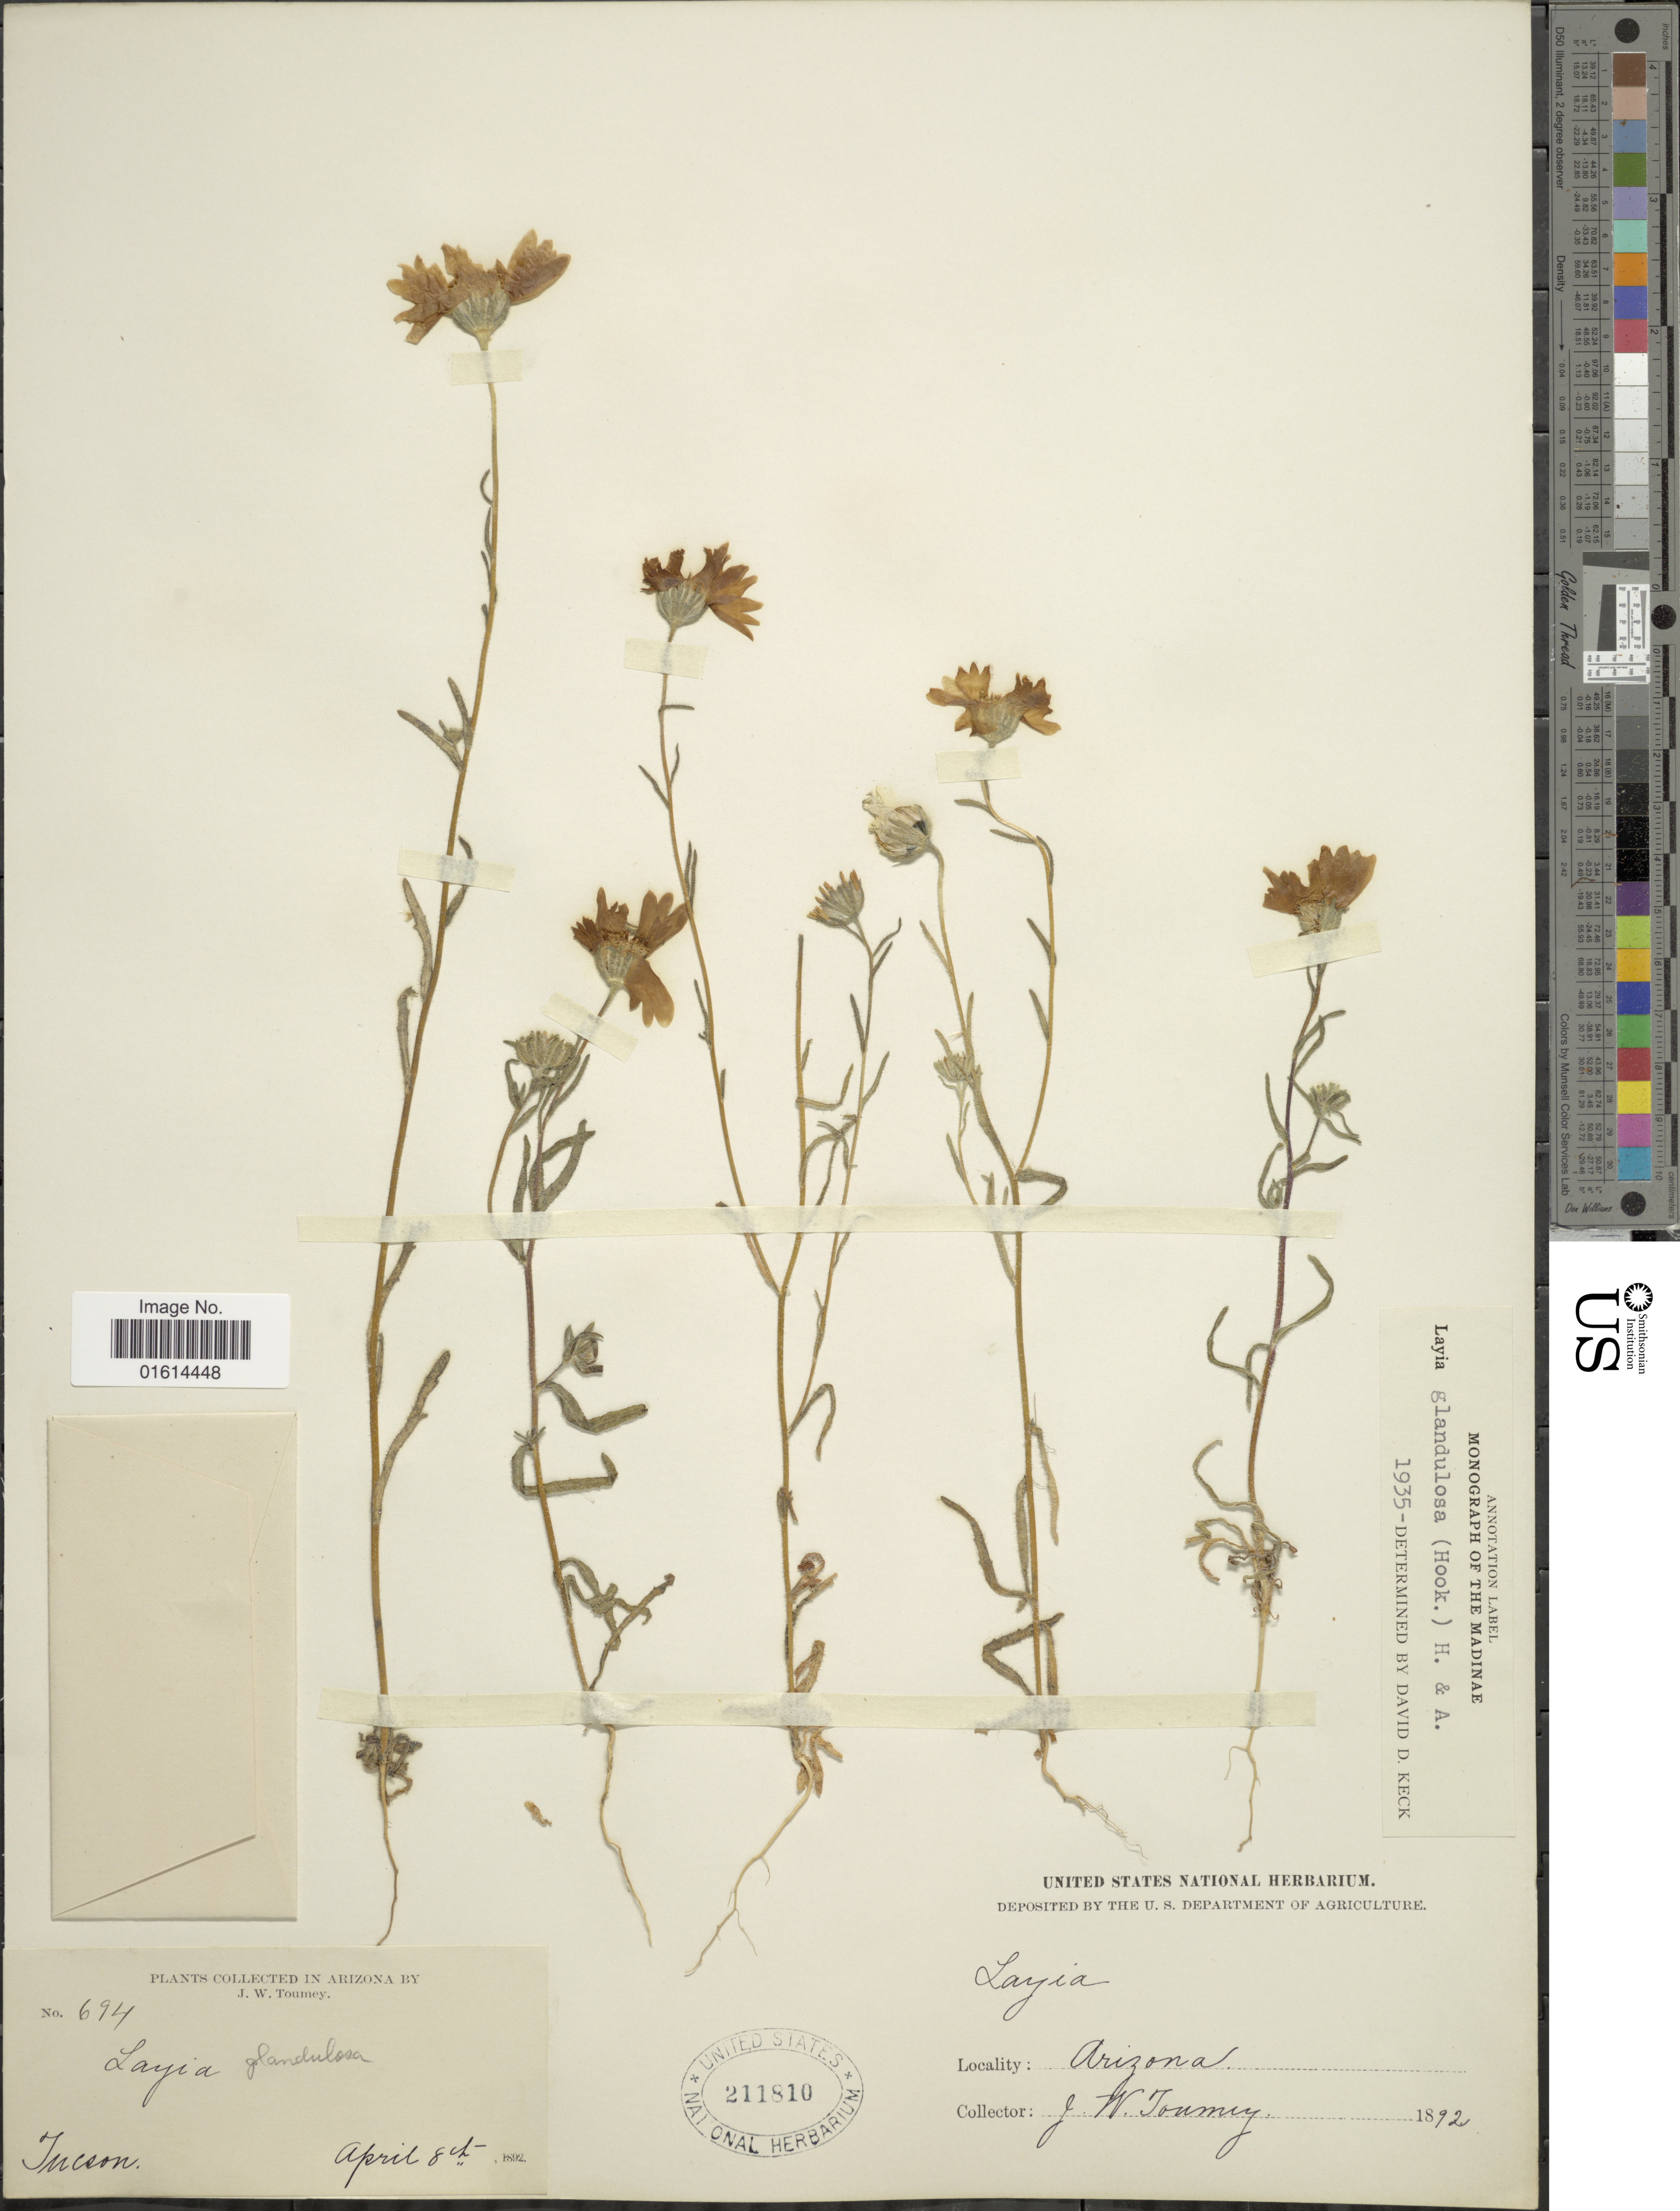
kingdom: Plantae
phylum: Tracheophyta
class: Magnoliopsida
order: Asterales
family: Asteraceae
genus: Layia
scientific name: Layia glandulosa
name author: Hook. & Arn.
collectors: J. W. Toumey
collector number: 694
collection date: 1892-04-08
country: United States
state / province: Arizona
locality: Tucson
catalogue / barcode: US 211810